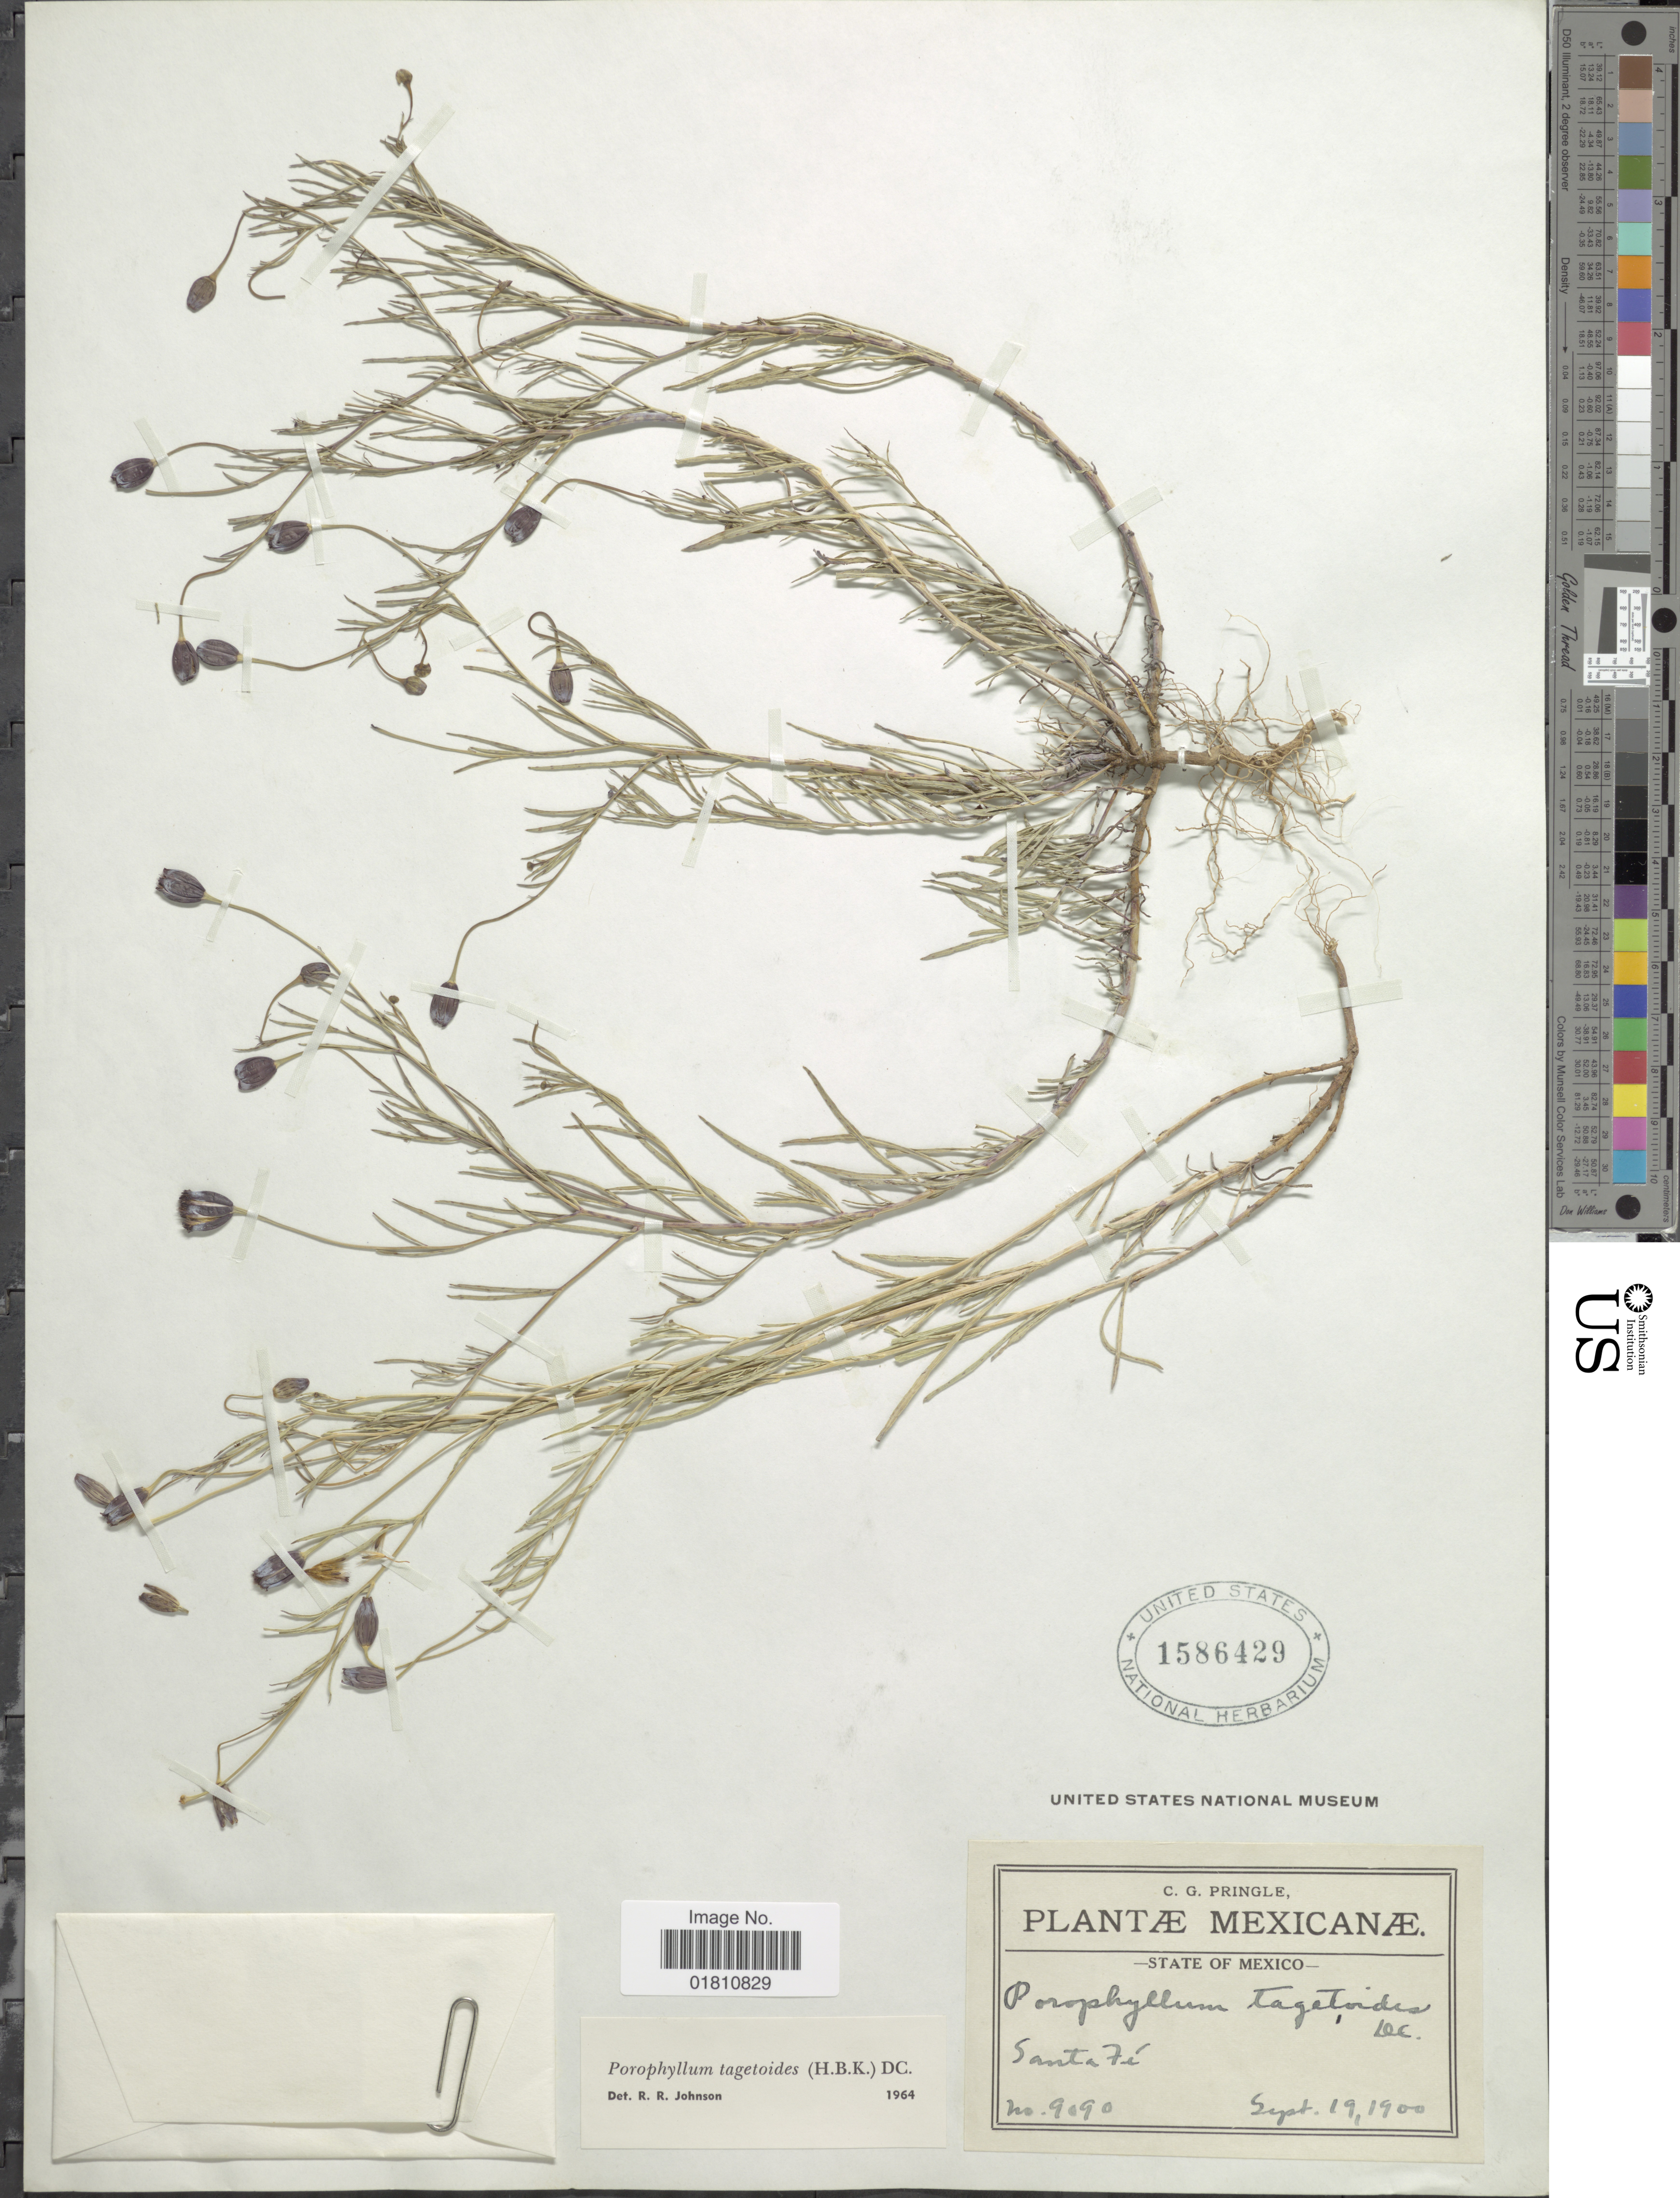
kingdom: Plantae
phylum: Tracheophyta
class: Magnoliopsida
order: Asterales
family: Asteraceae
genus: Porophyllum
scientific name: Porophyllum tagetoides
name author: (Kunth) DC.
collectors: C. G. Pringle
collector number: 9090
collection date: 1900-09-19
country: Mexico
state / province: México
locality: Santa Fé.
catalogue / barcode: US 1586429